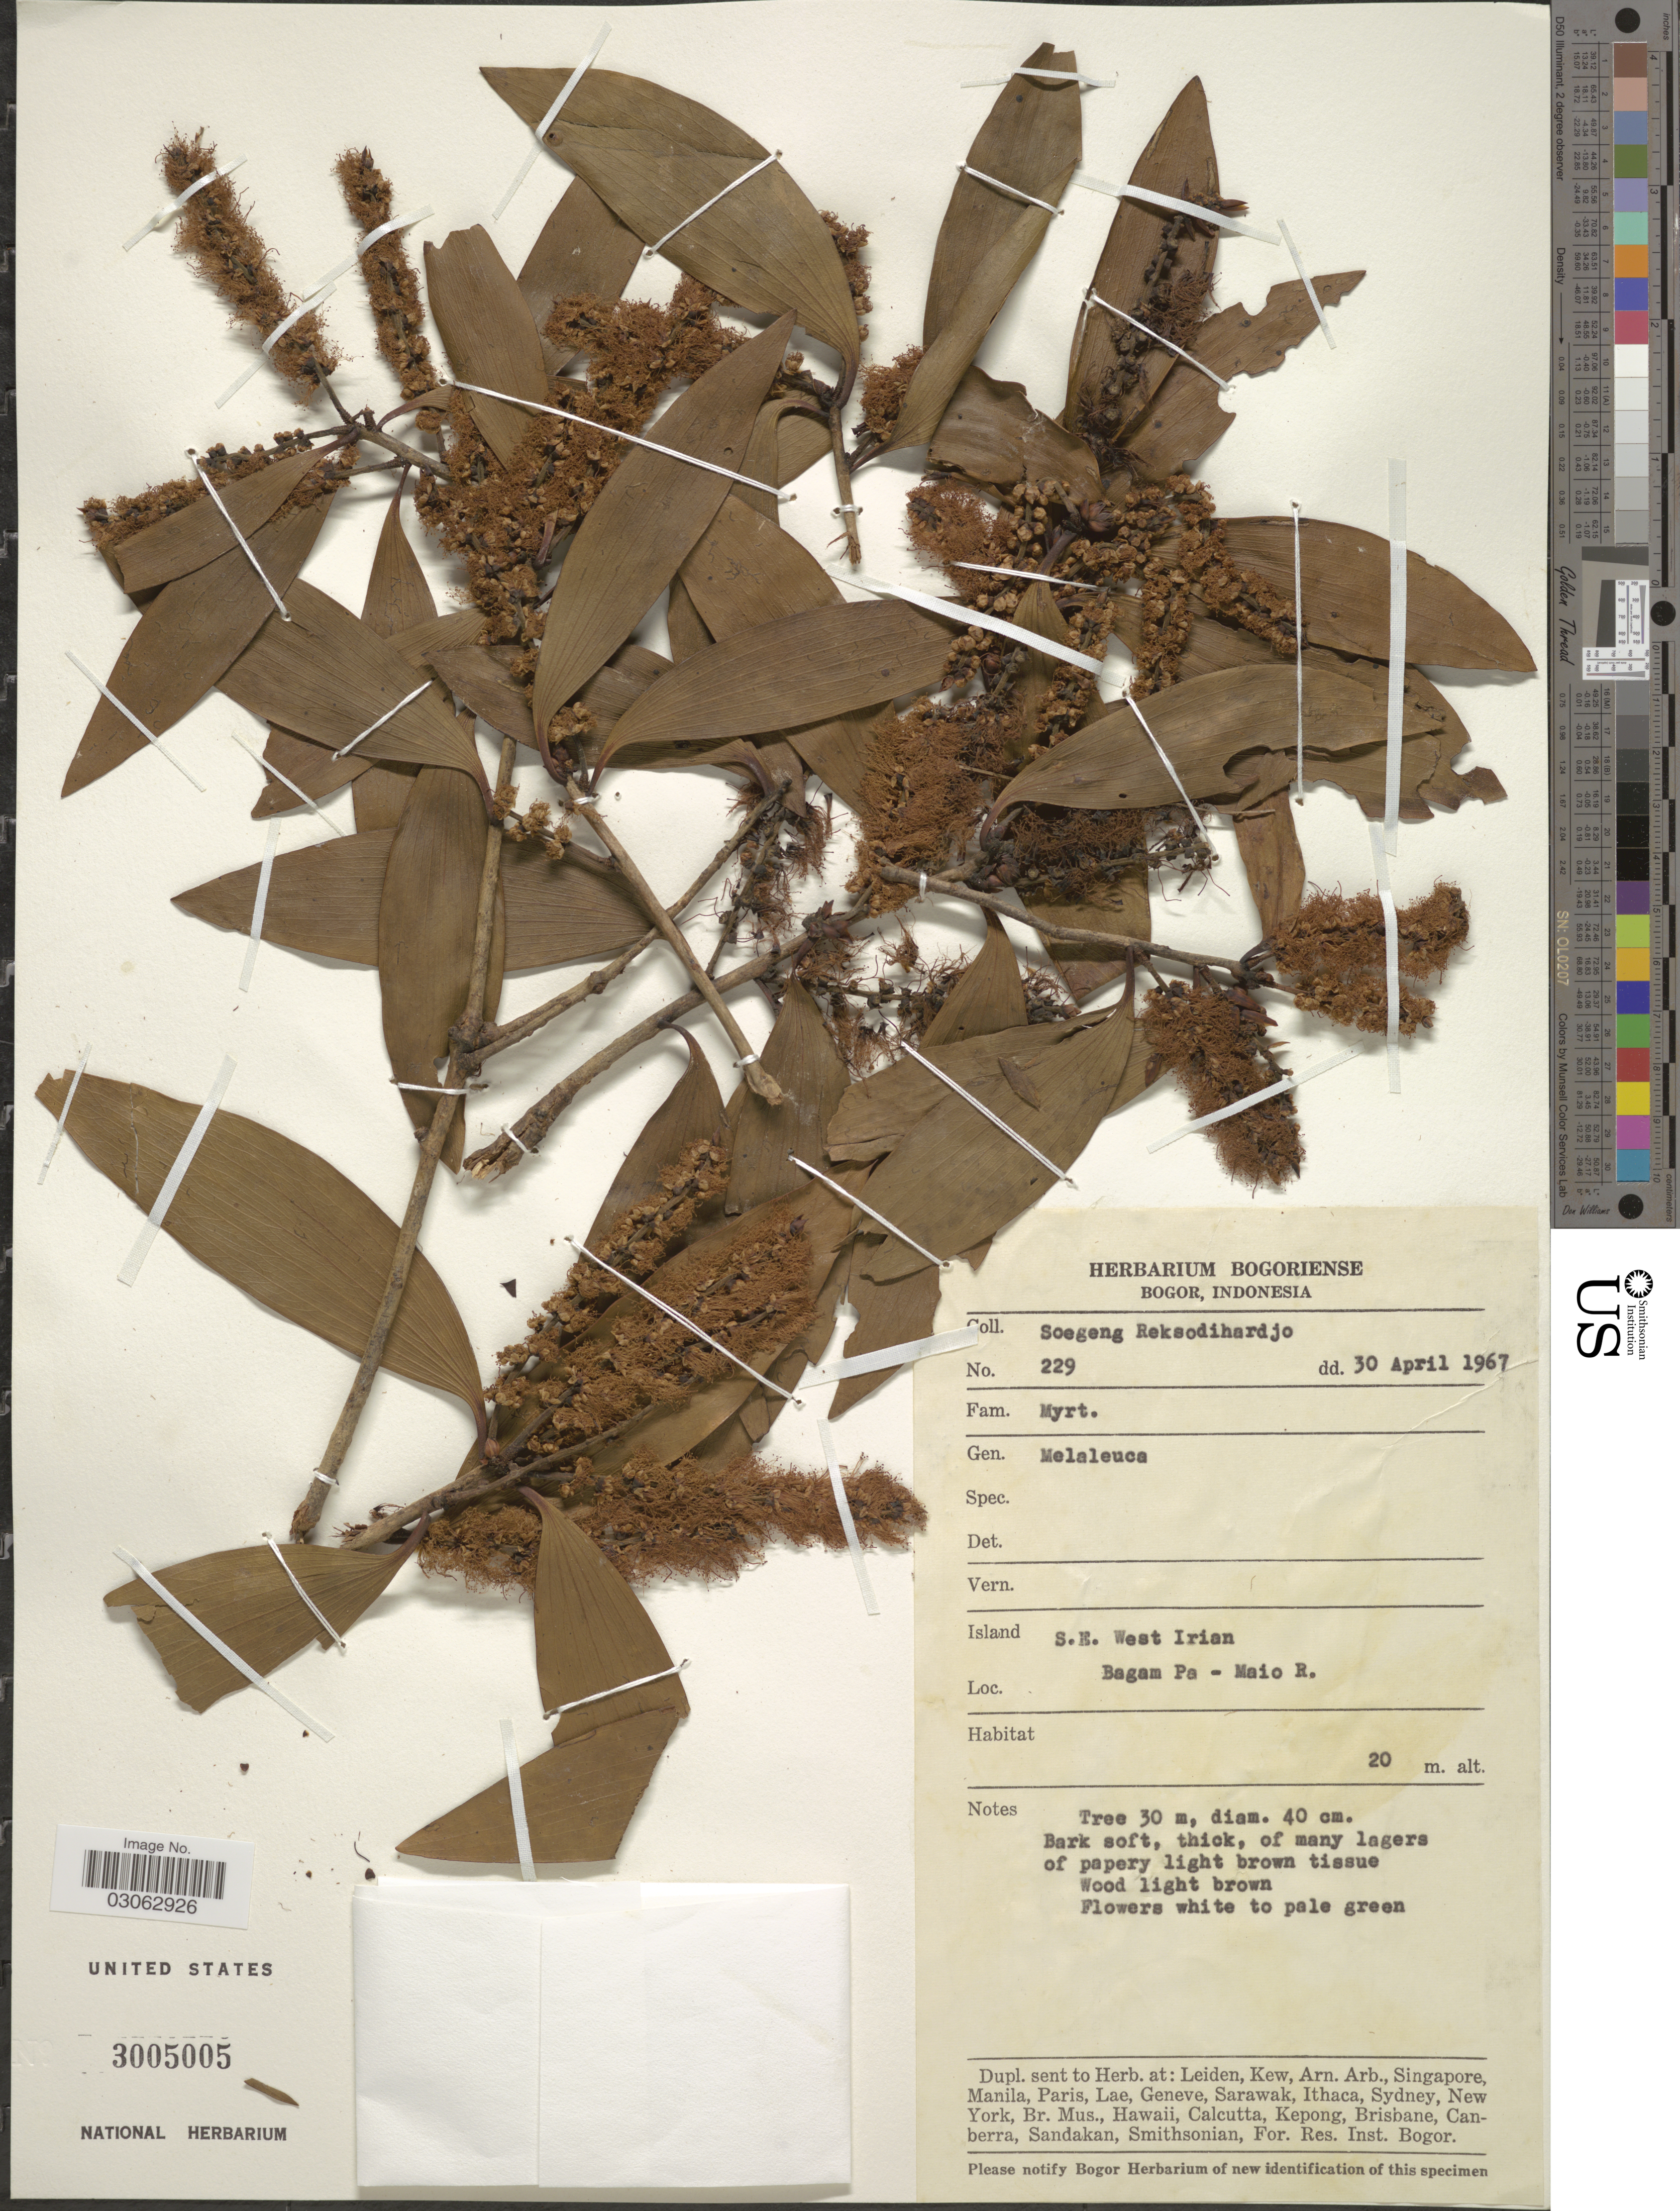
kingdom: Plantae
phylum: Tracheophyta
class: Magnoliopsida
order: Myrtales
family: Myrtaceae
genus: Melaleuca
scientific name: Melaleuca sp.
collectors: S. Reksodihardjo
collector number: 229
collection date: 1967-04-30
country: Indonesia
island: New Guinea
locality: Island S.E. West Irian Bagam Pa - Maio R.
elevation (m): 20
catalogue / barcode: US 3005005